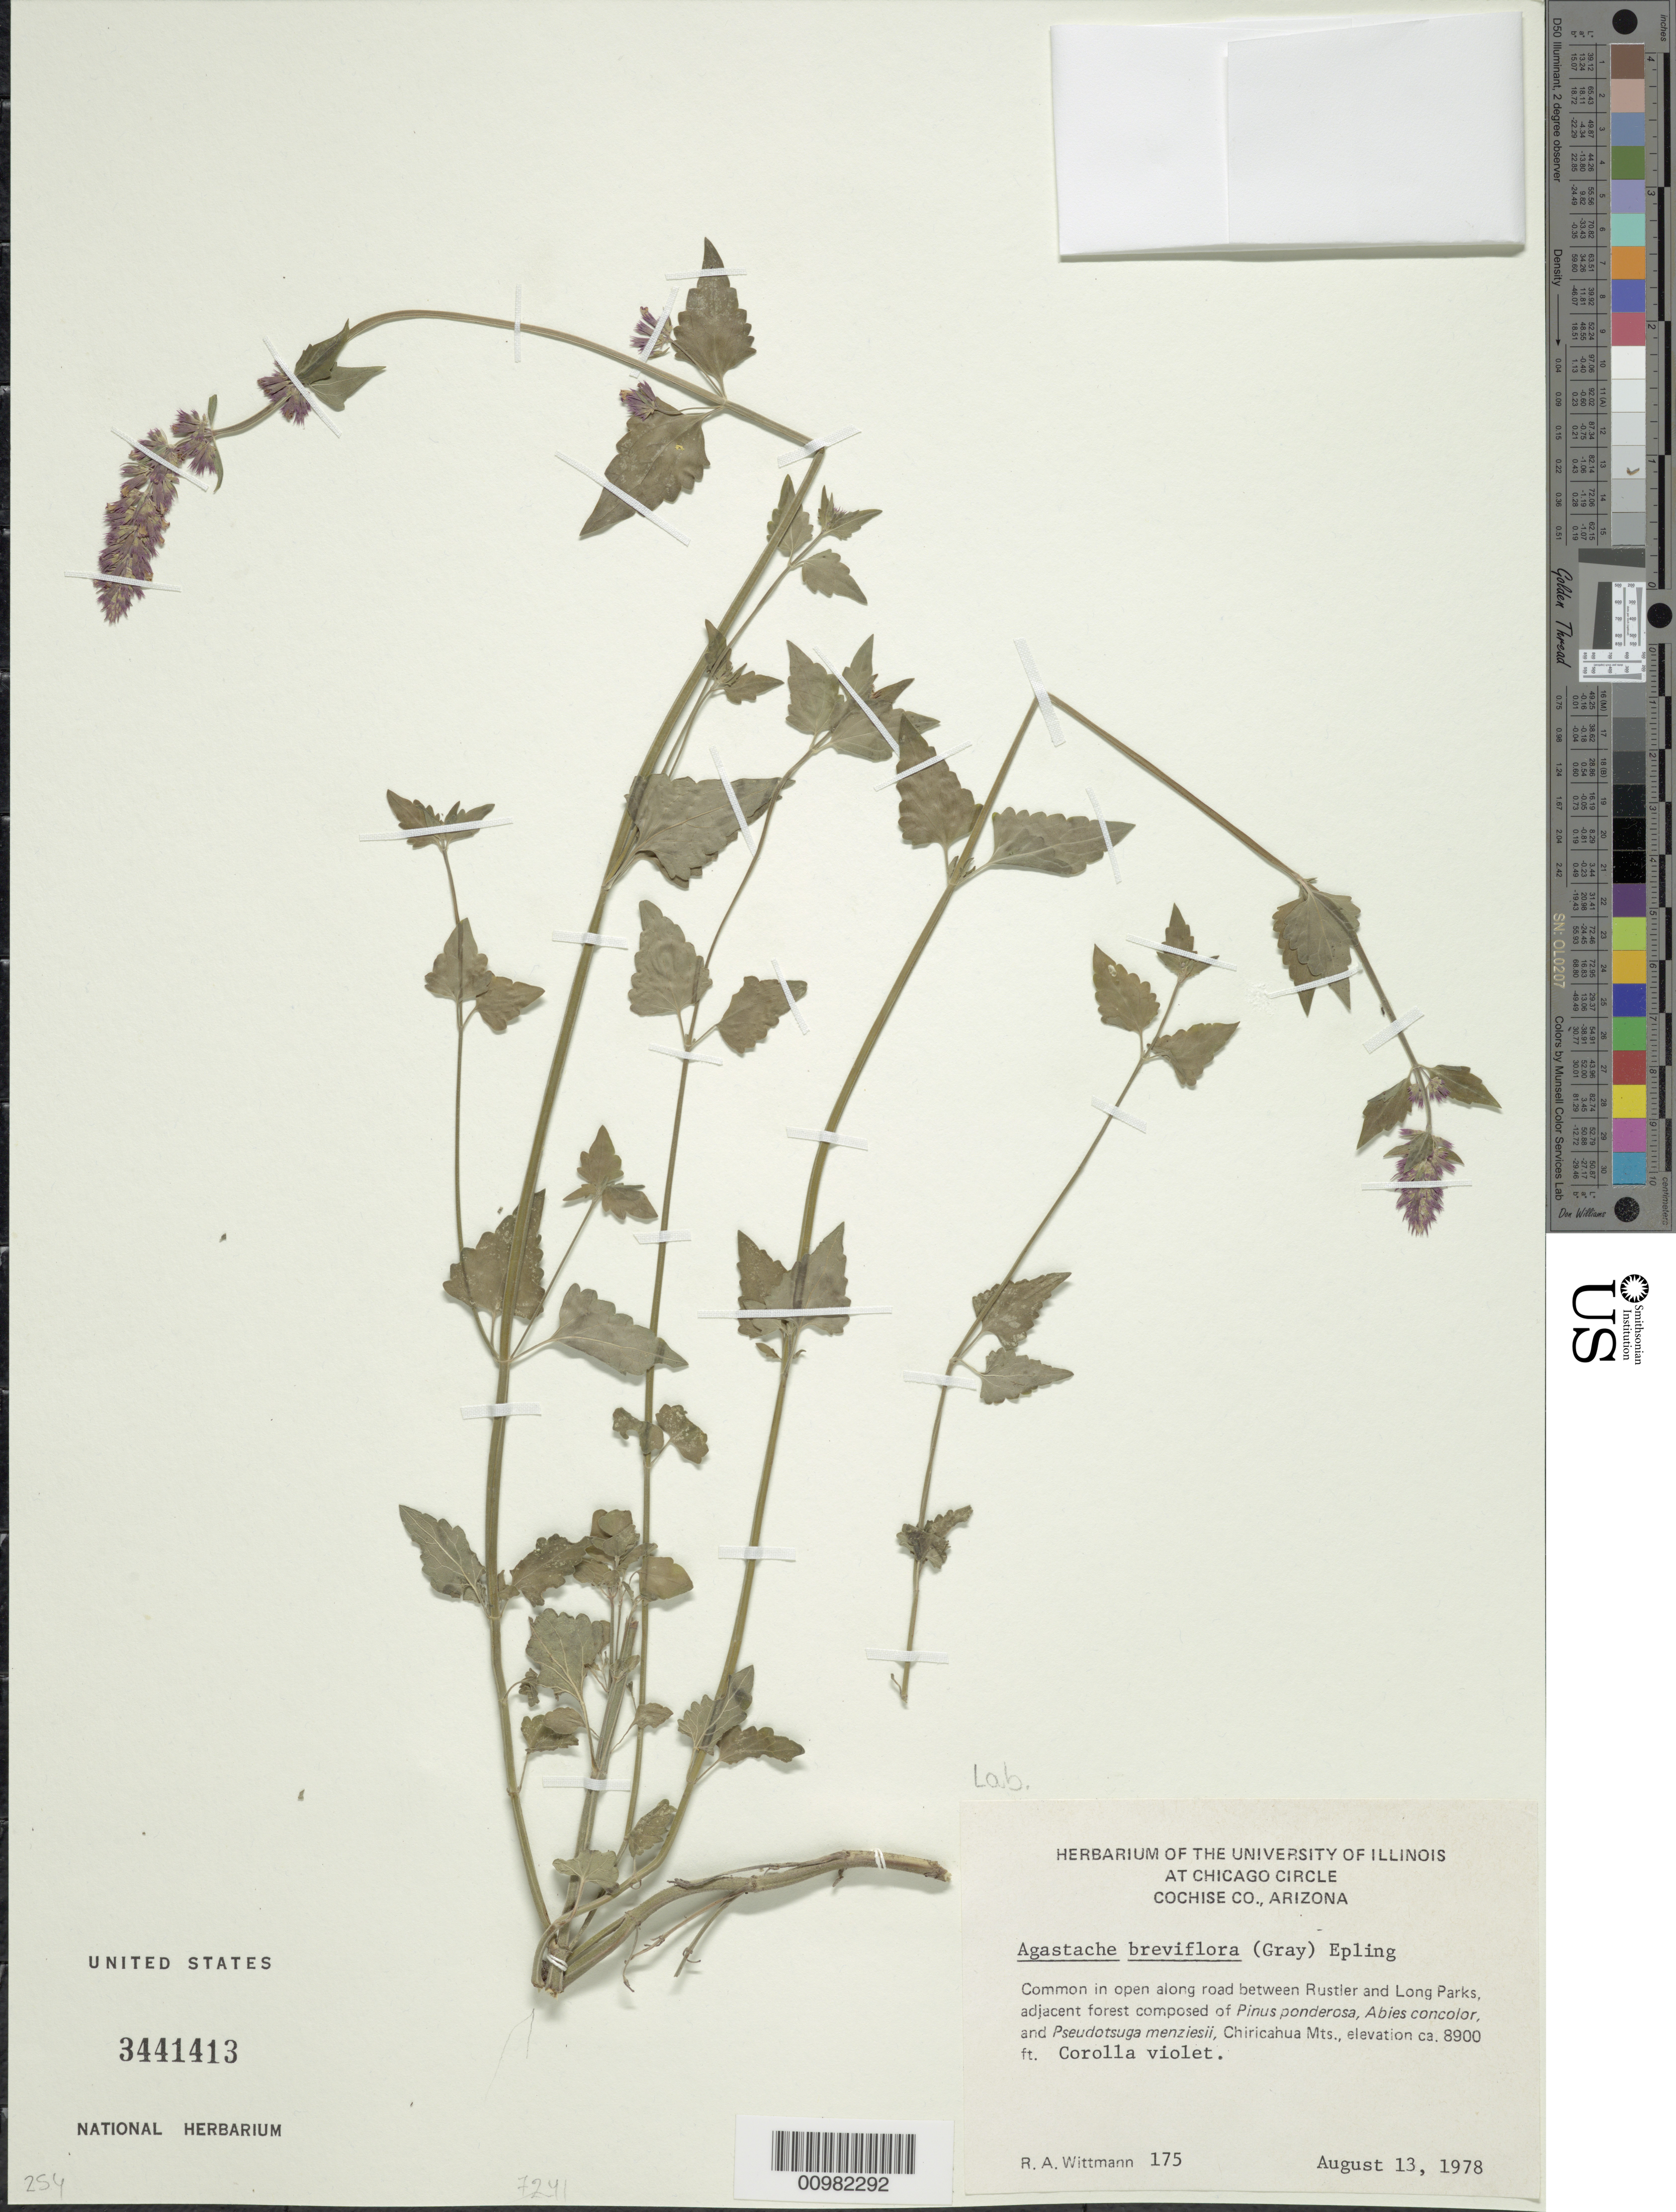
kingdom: Plantae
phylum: Tracheophyta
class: Magnoliopsida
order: Lamiales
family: Lamiaceae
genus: Agastache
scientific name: Agastache breviflora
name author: (A. Gray) Epling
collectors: R. Wittmann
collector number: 175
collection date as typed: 13 Aug 1978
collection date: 1978-08-13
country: United States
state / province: Arizona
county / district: Cochise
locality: Chiricahua Mts.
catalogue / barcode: US 3441413